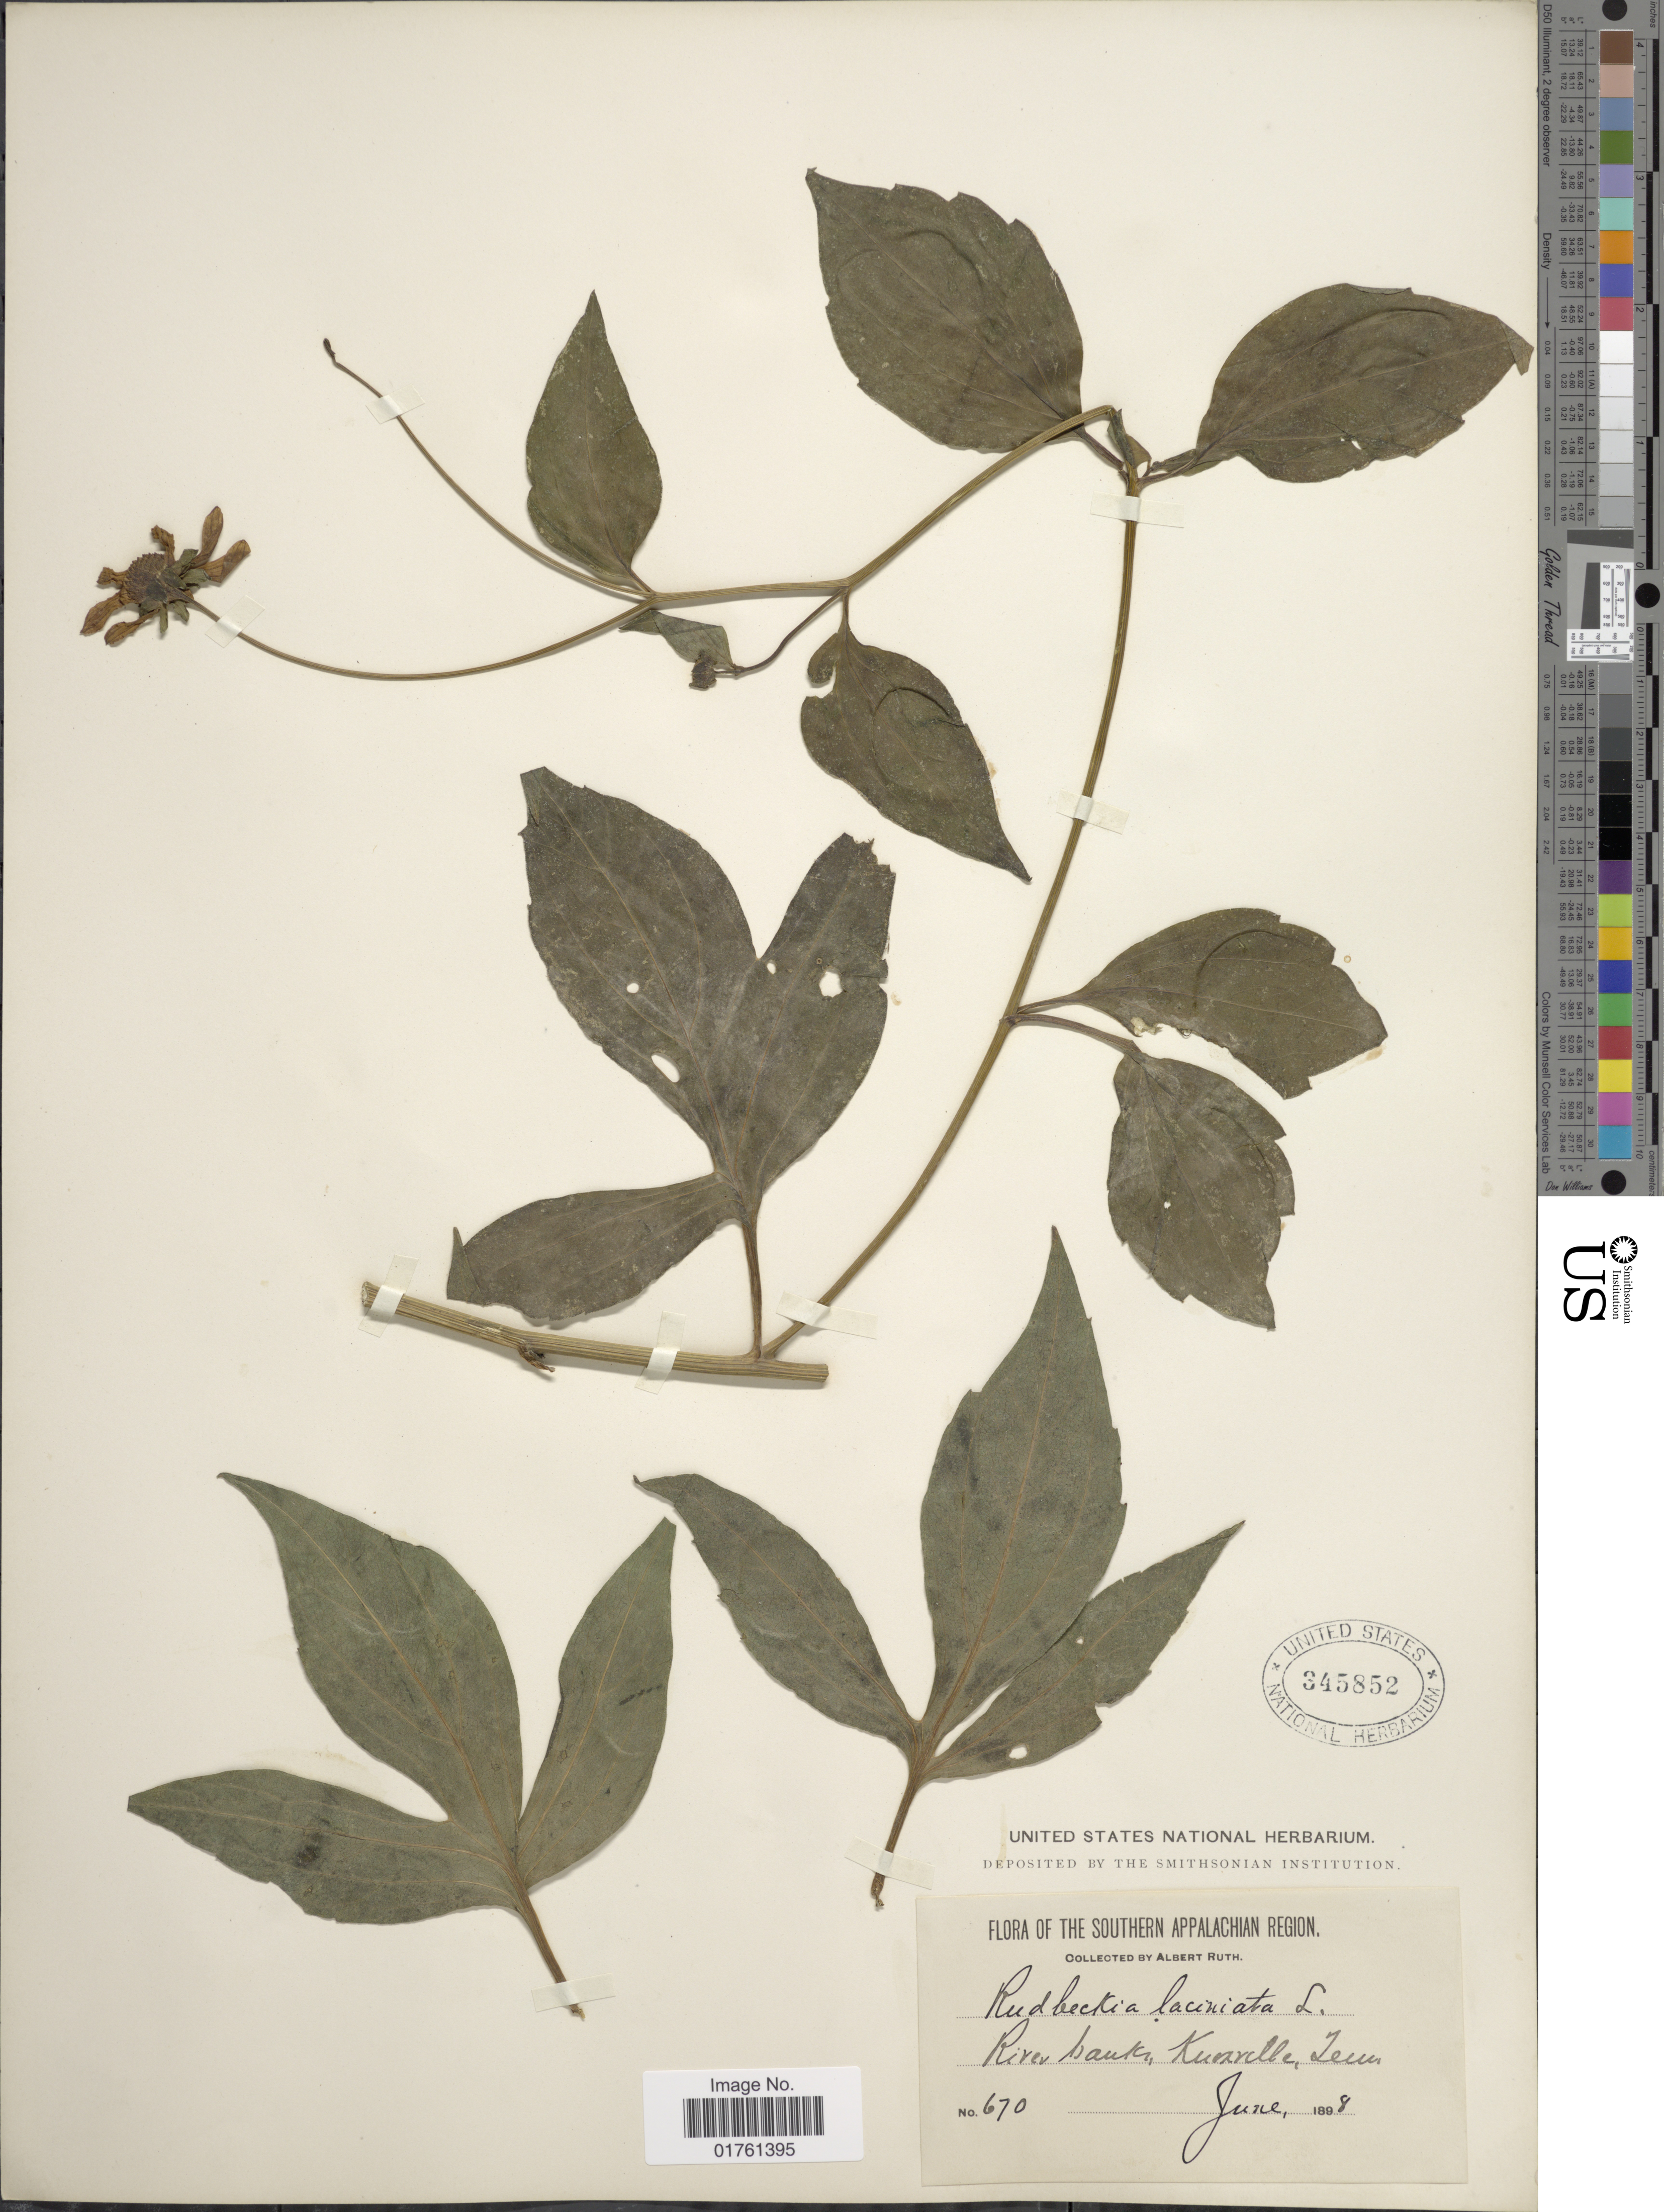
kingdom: Plantae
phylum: Tracheophyta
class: Magnoliopsida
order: Asterales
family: Asteraceae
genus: Rudbeckia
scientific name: Rudbeckia laciniata var. humulis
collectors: A. Ruth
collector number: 670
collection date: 1898-06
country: United States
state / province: Tennessee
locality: The Southern Appalachian Region, River banks, Knoxville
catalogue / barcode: US 345852